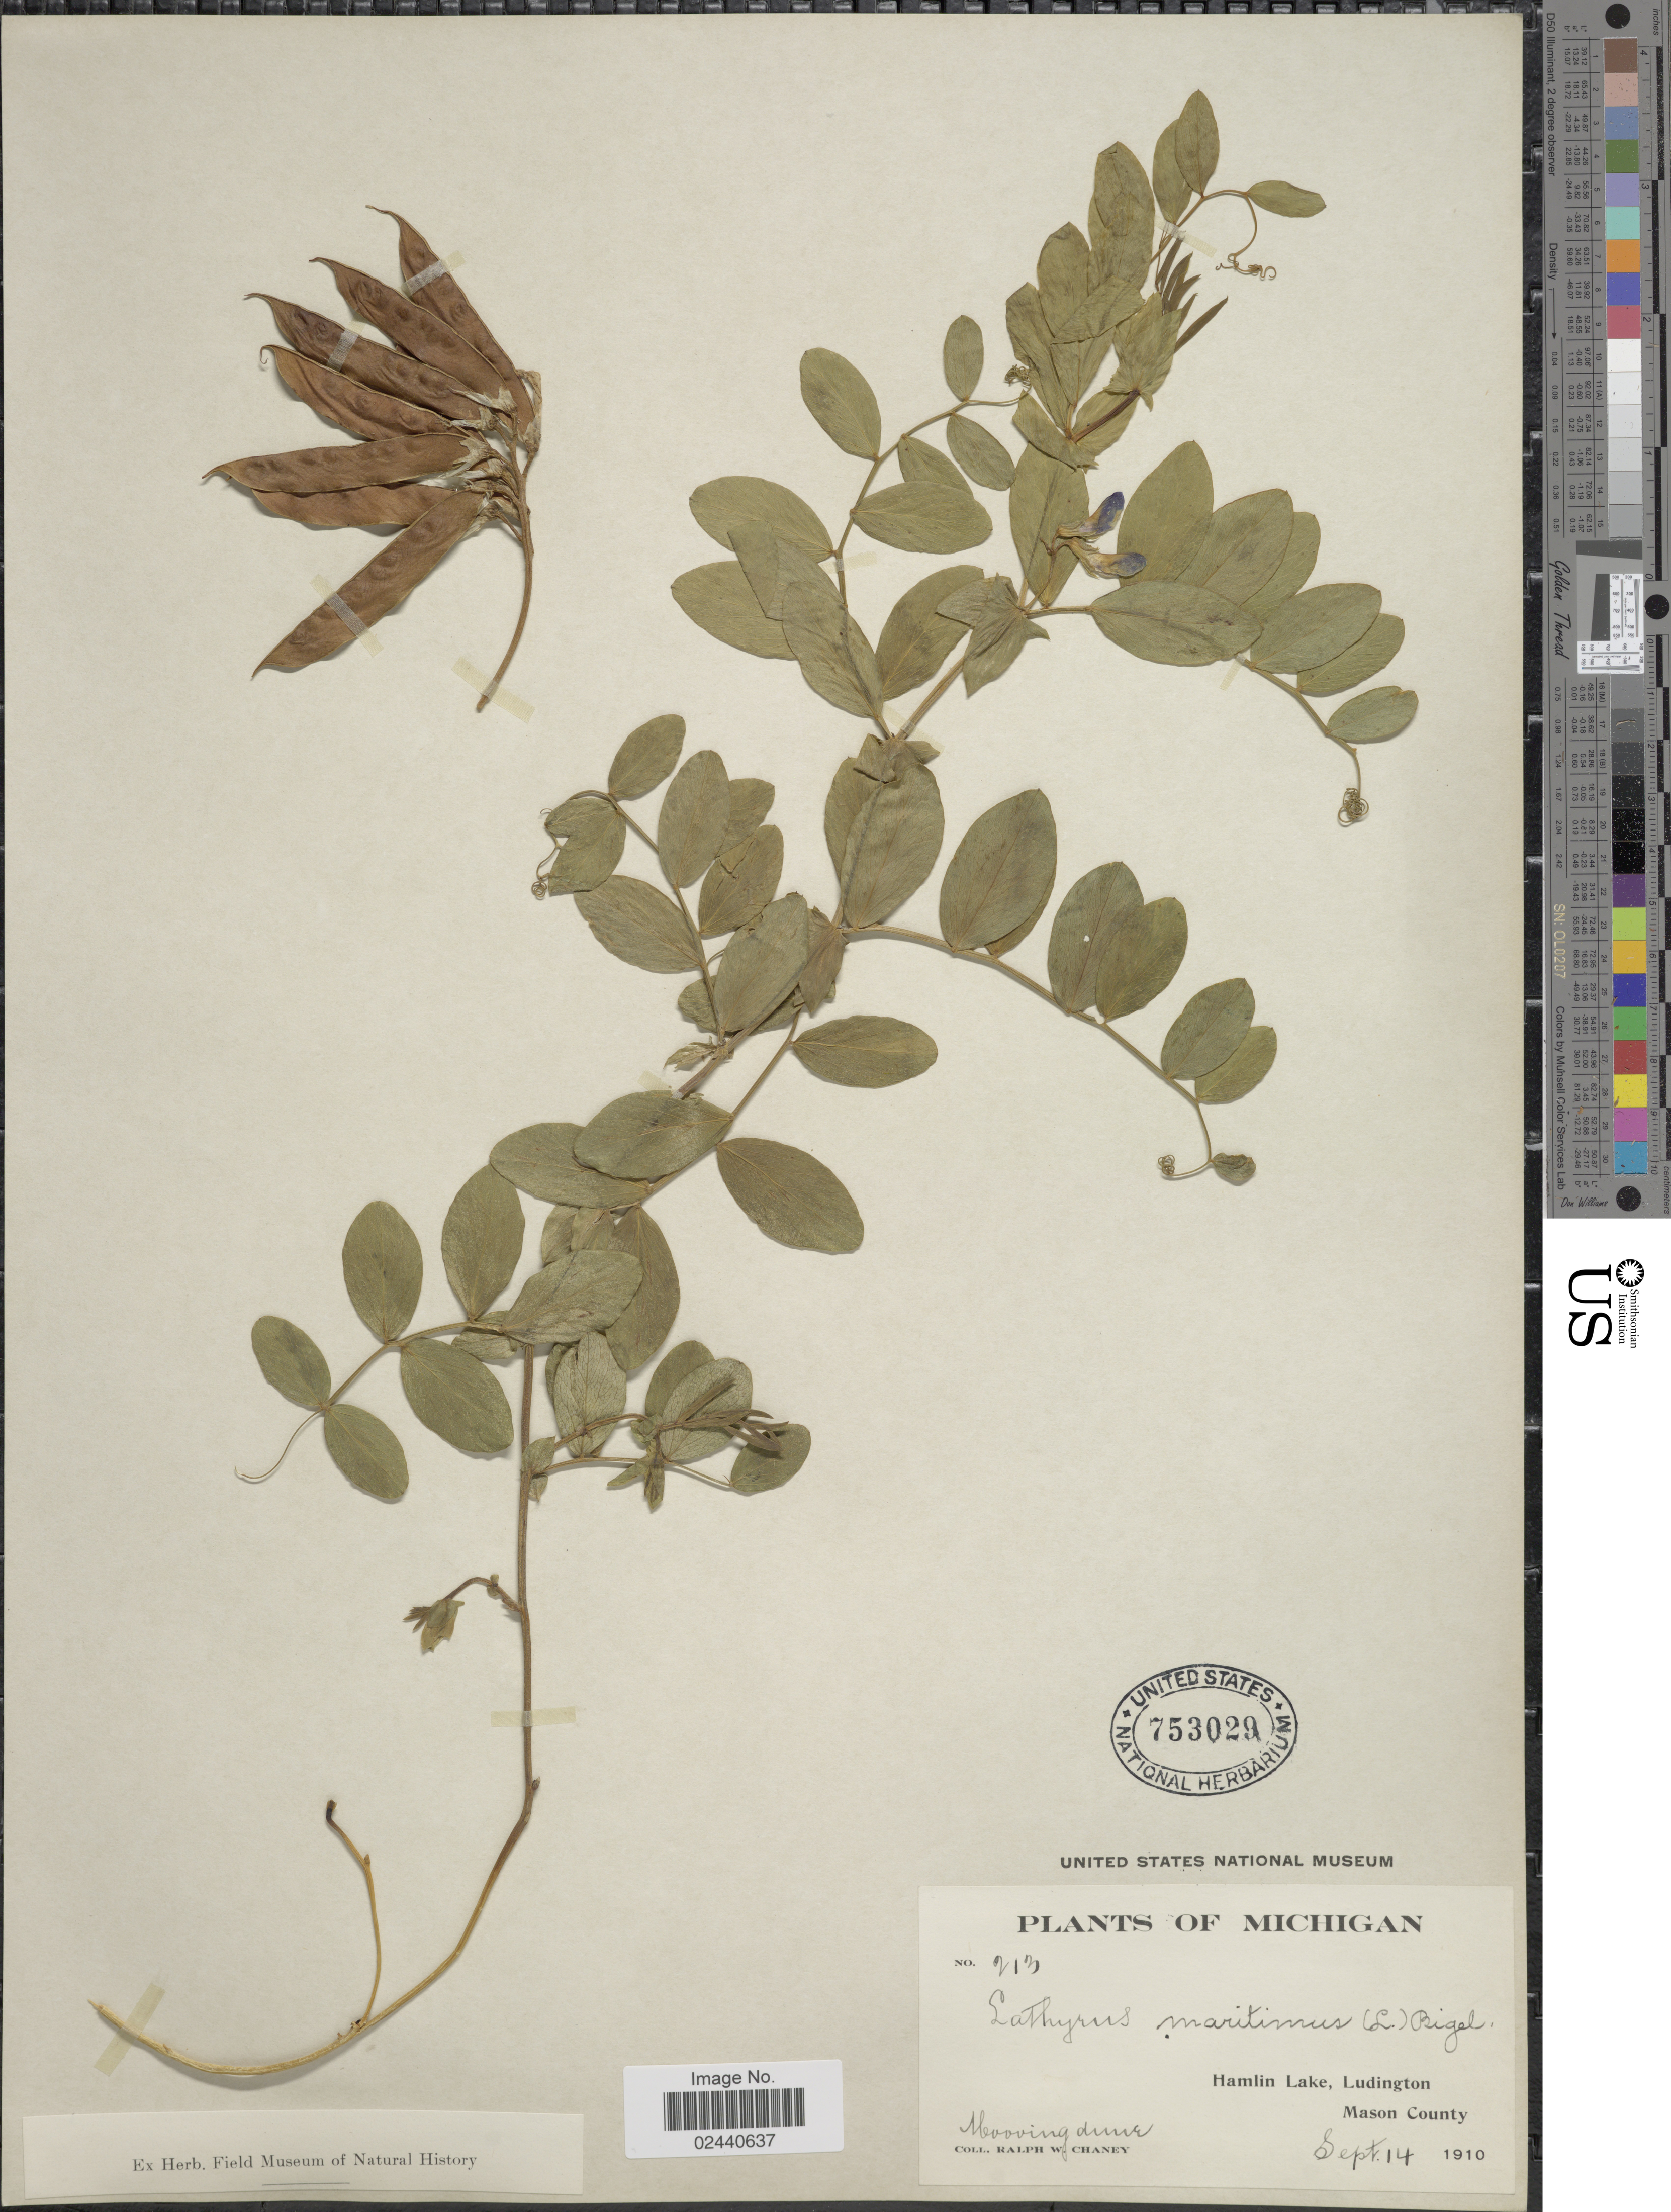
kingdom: Plantae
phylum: Tracheophyta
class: Magnoliopsida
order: Fabales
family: Fabaceae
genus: Lathyrus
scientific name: Lathyrus japonicus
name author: Willd.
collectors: R. Chaney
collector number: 213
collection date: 1910-09-14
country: United States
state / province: Michigan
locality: Hamlin Lake, Ludington, Mason County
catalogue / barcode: US 753029